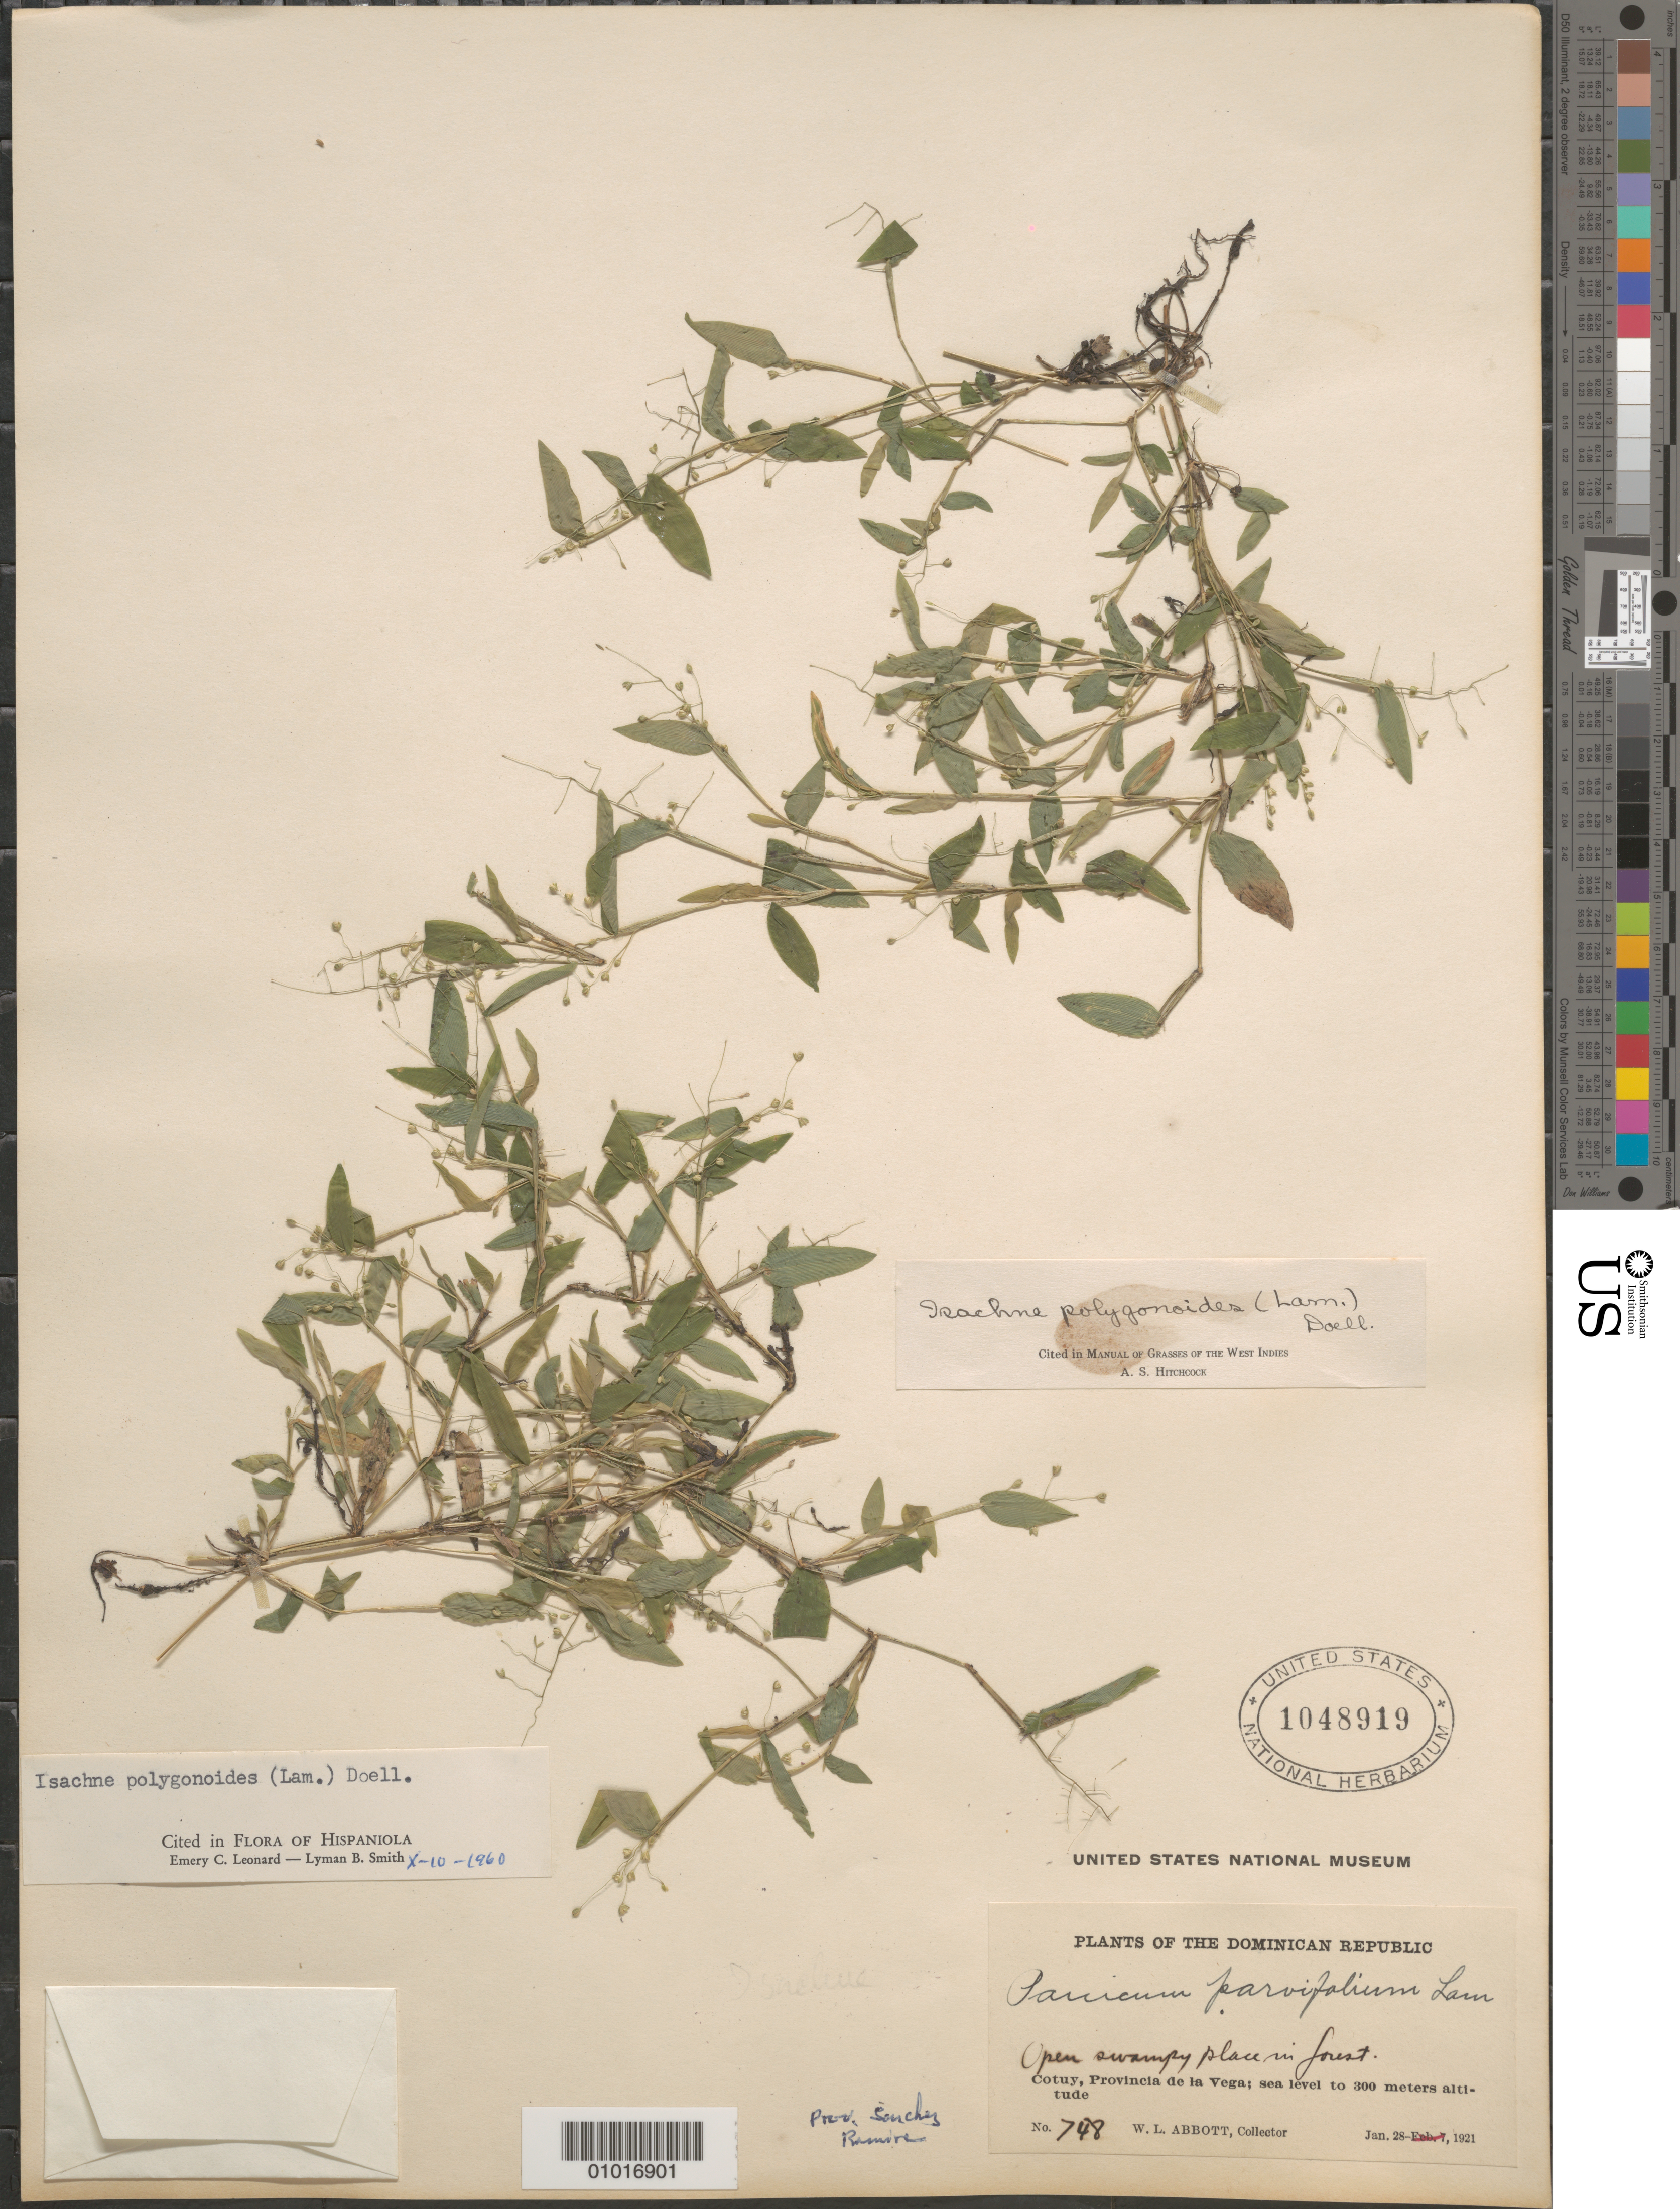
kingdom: Plantae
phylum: Tracheophyta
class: Liliopsida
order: Poales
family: Poaceae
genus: Isachne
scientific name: Isachne polygonoides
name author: (Lam.) Döll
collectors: W. L. Abbott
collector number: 748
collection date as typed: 28 Jan 1921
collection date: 1921-01-28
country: Dominican Republic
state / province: La Vega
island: Hispaniola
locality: Cotuy, Provincia de la Vega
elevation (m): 0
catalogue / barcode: US 1048919